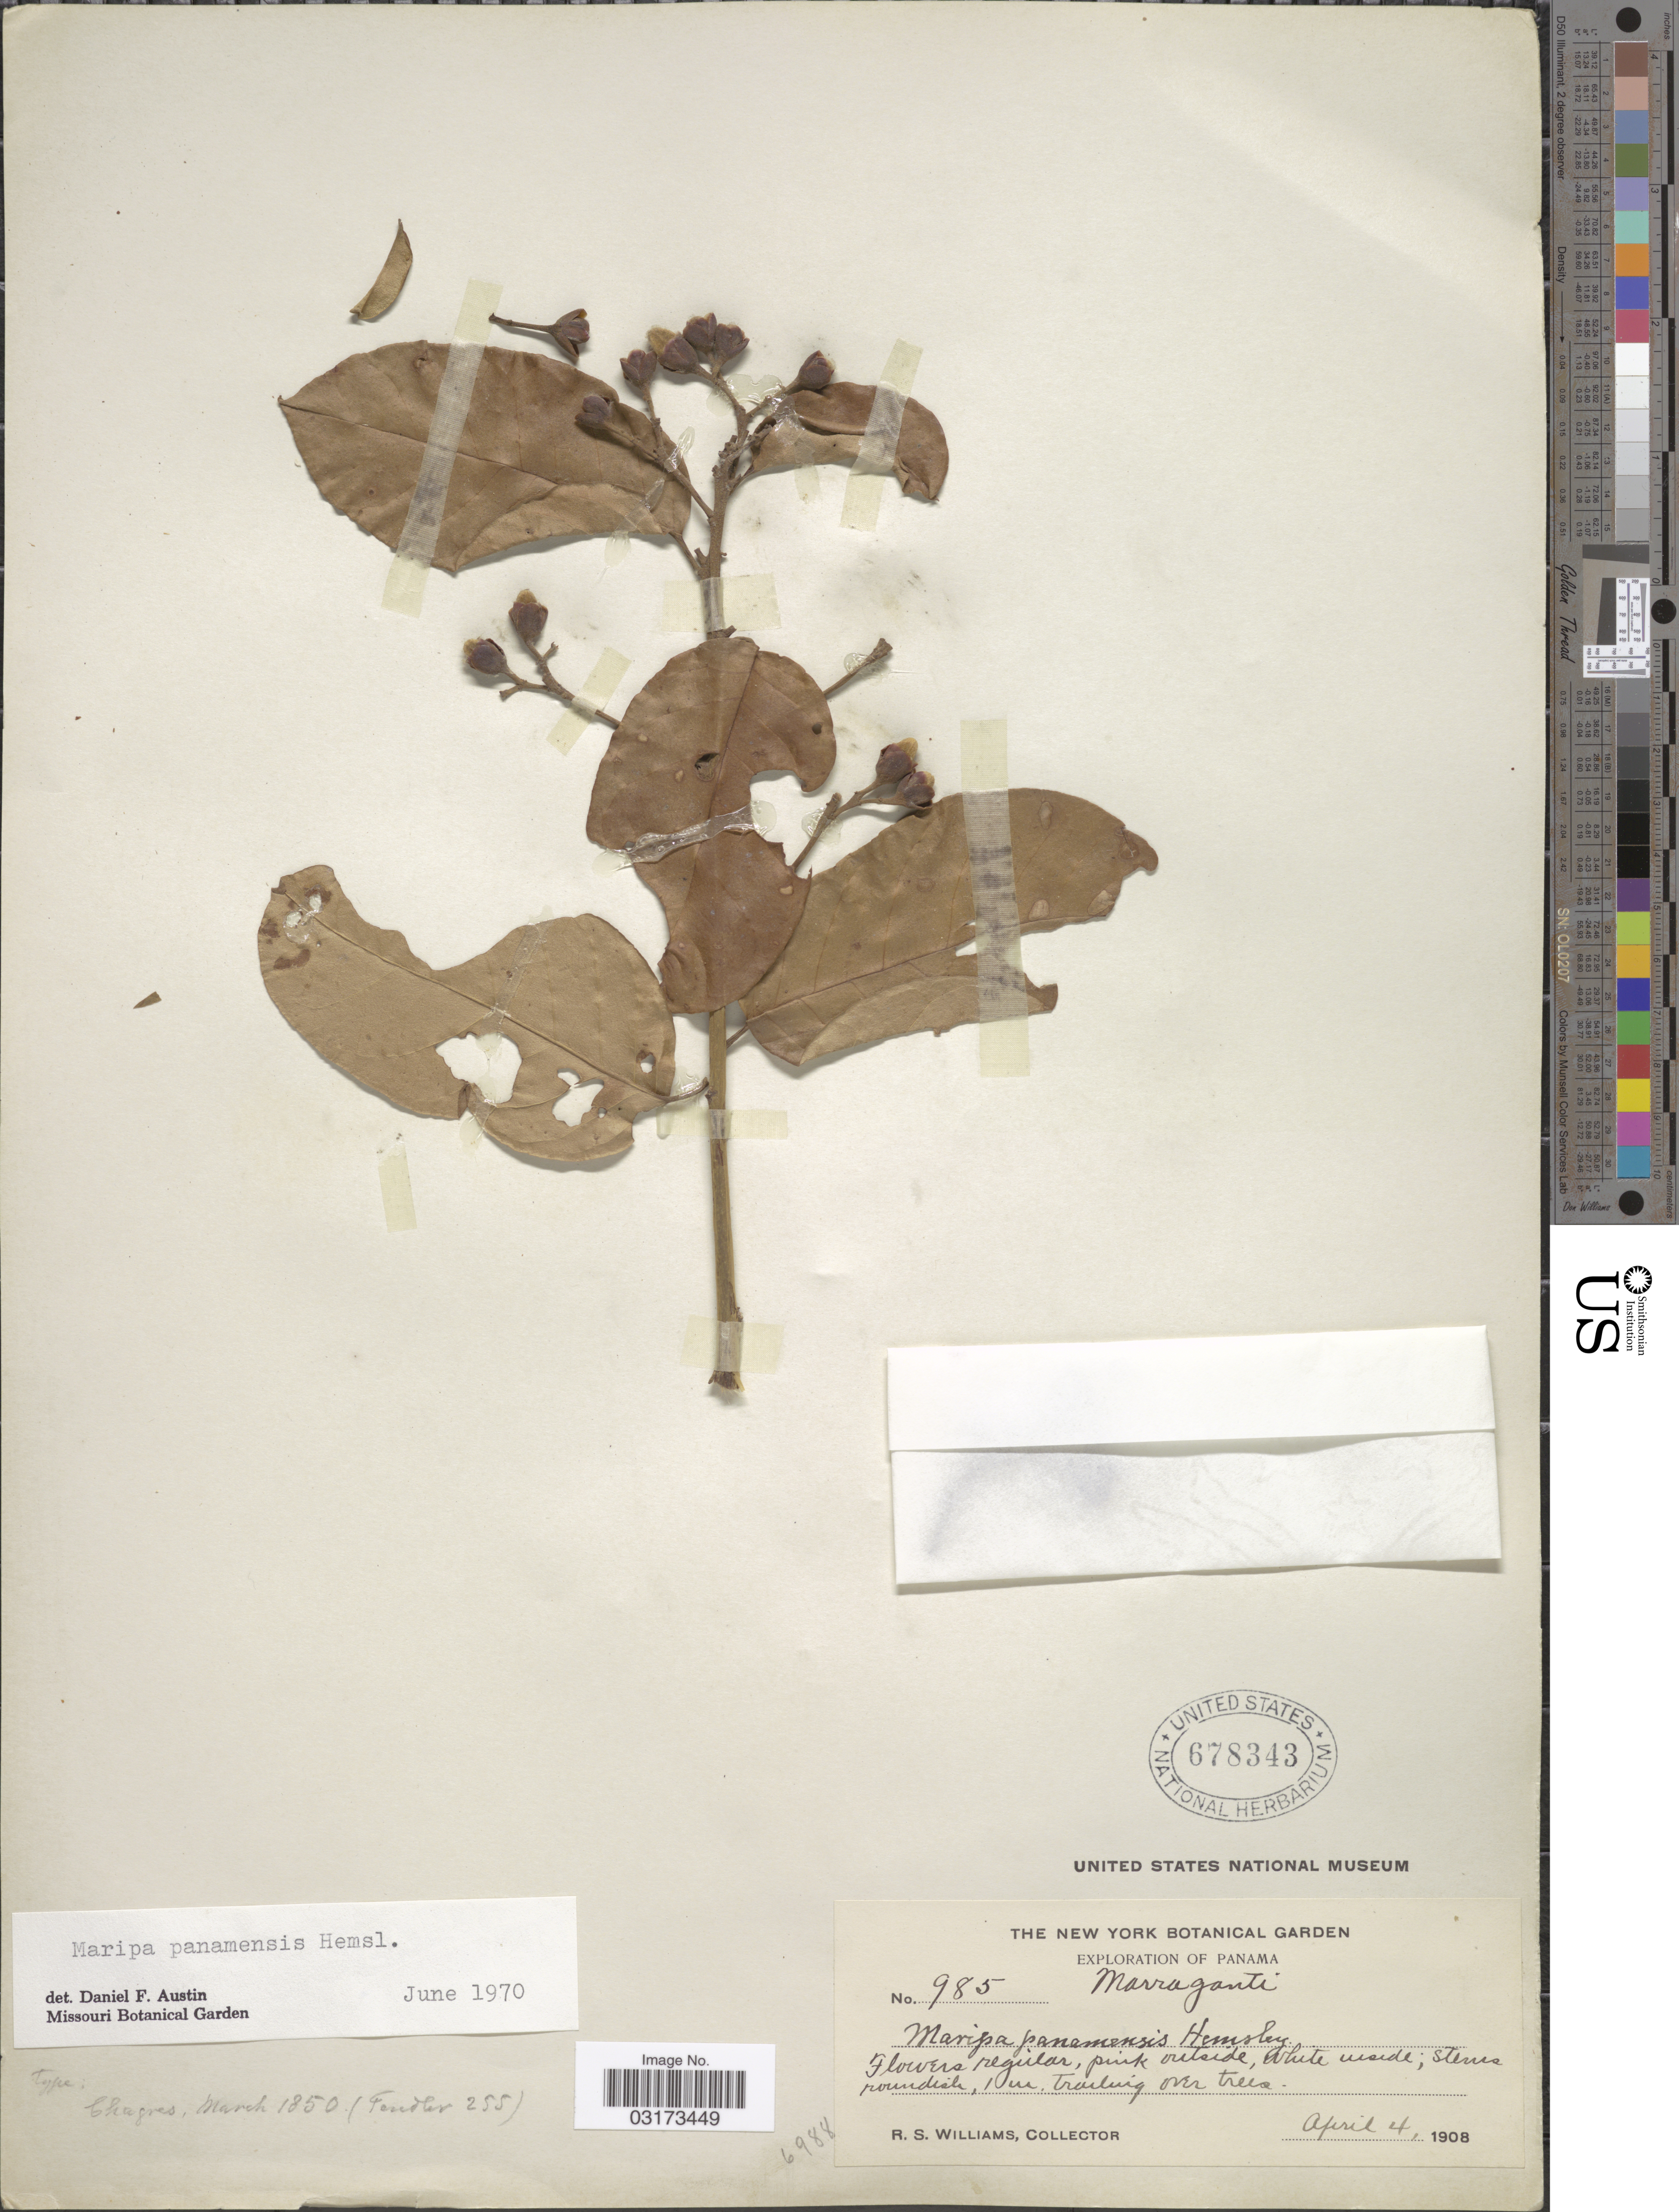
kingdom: Plantae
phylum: Tracheophyta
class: Magnoliopsida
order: Solanales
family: Convolvulaceae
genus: Maripa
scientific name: Maripa panamensis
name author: Hemsl.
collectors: R. S. Williams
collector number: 985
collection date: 1908-04-04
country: Panama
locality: Marraganti.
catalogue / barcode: US 678343